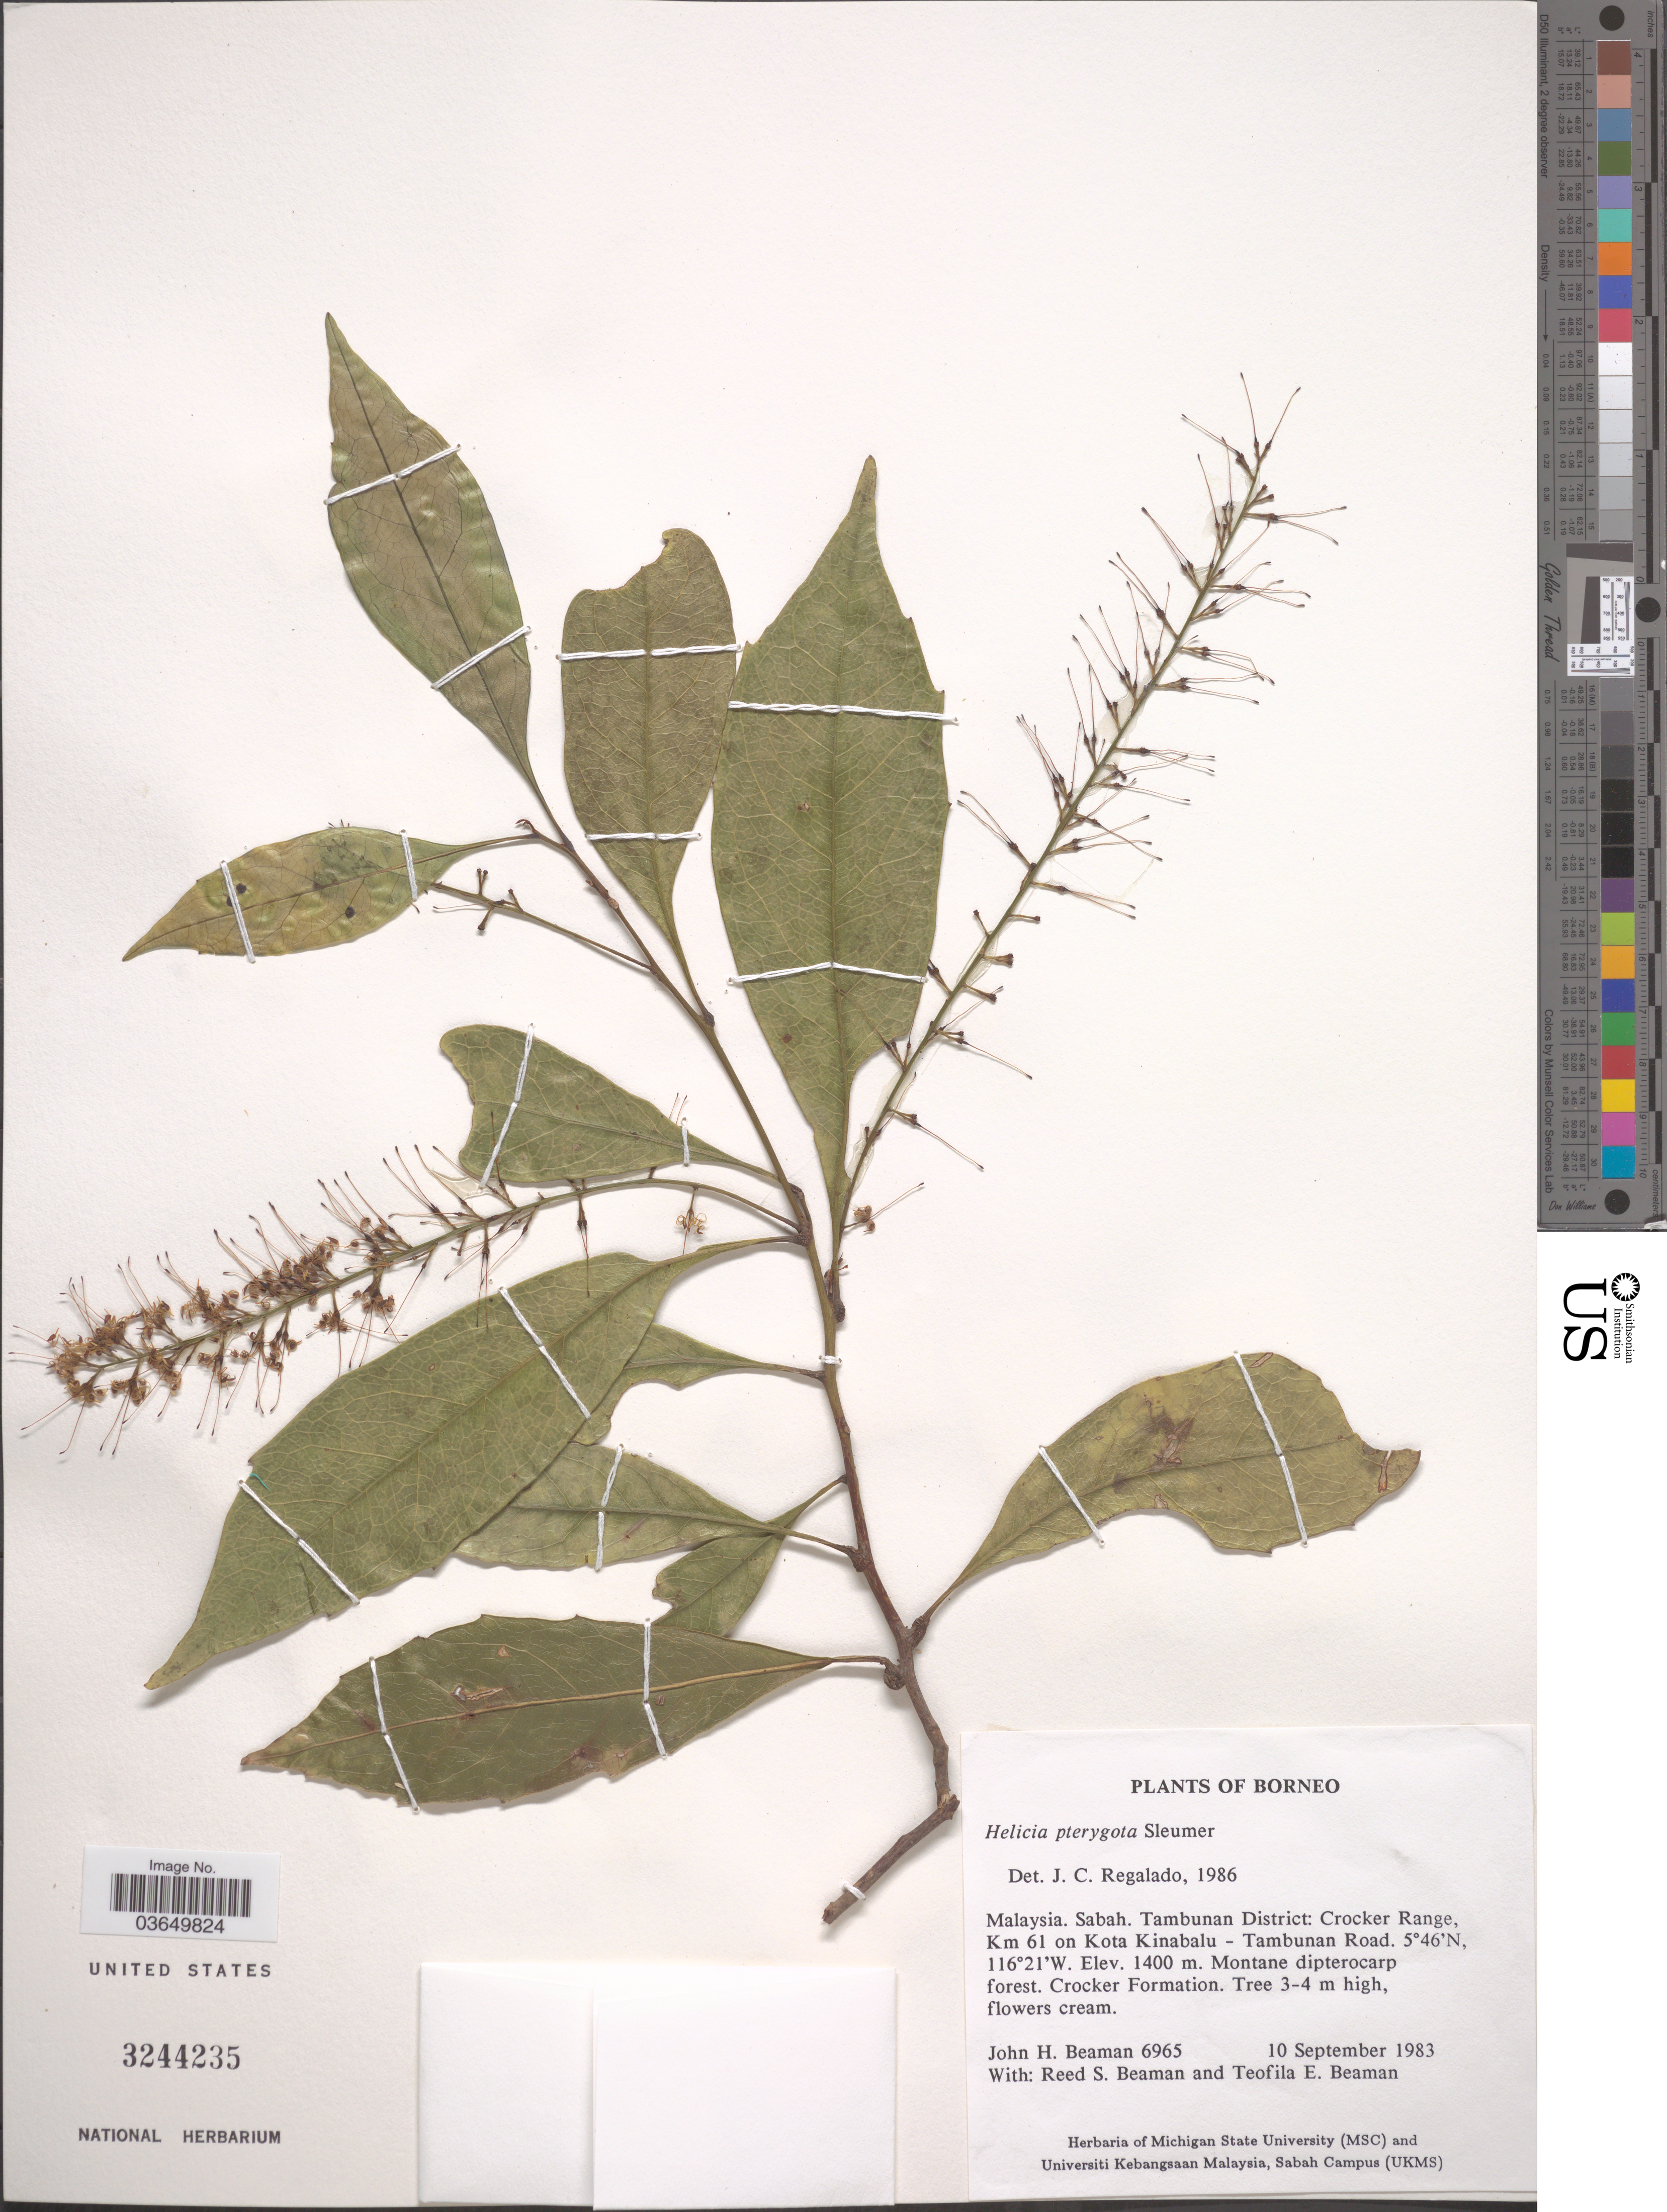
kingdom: Plantae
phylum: Tracheophyta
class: Magnoliopsida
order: Proteales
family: Proteaceae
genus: Helicia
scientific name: Helicia pterygota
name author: Sleumer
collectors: J. H. Beaman, R. S. Beaman & T. E. Beaman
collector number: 6965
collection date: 1983-09-10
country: Malaysia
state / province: Sabah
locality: Borneo. Tambunan District: Crocker Range, Km 61 on Kota Kinabalu - Tambunan Road.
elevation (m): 1400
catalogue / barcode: US 3244235